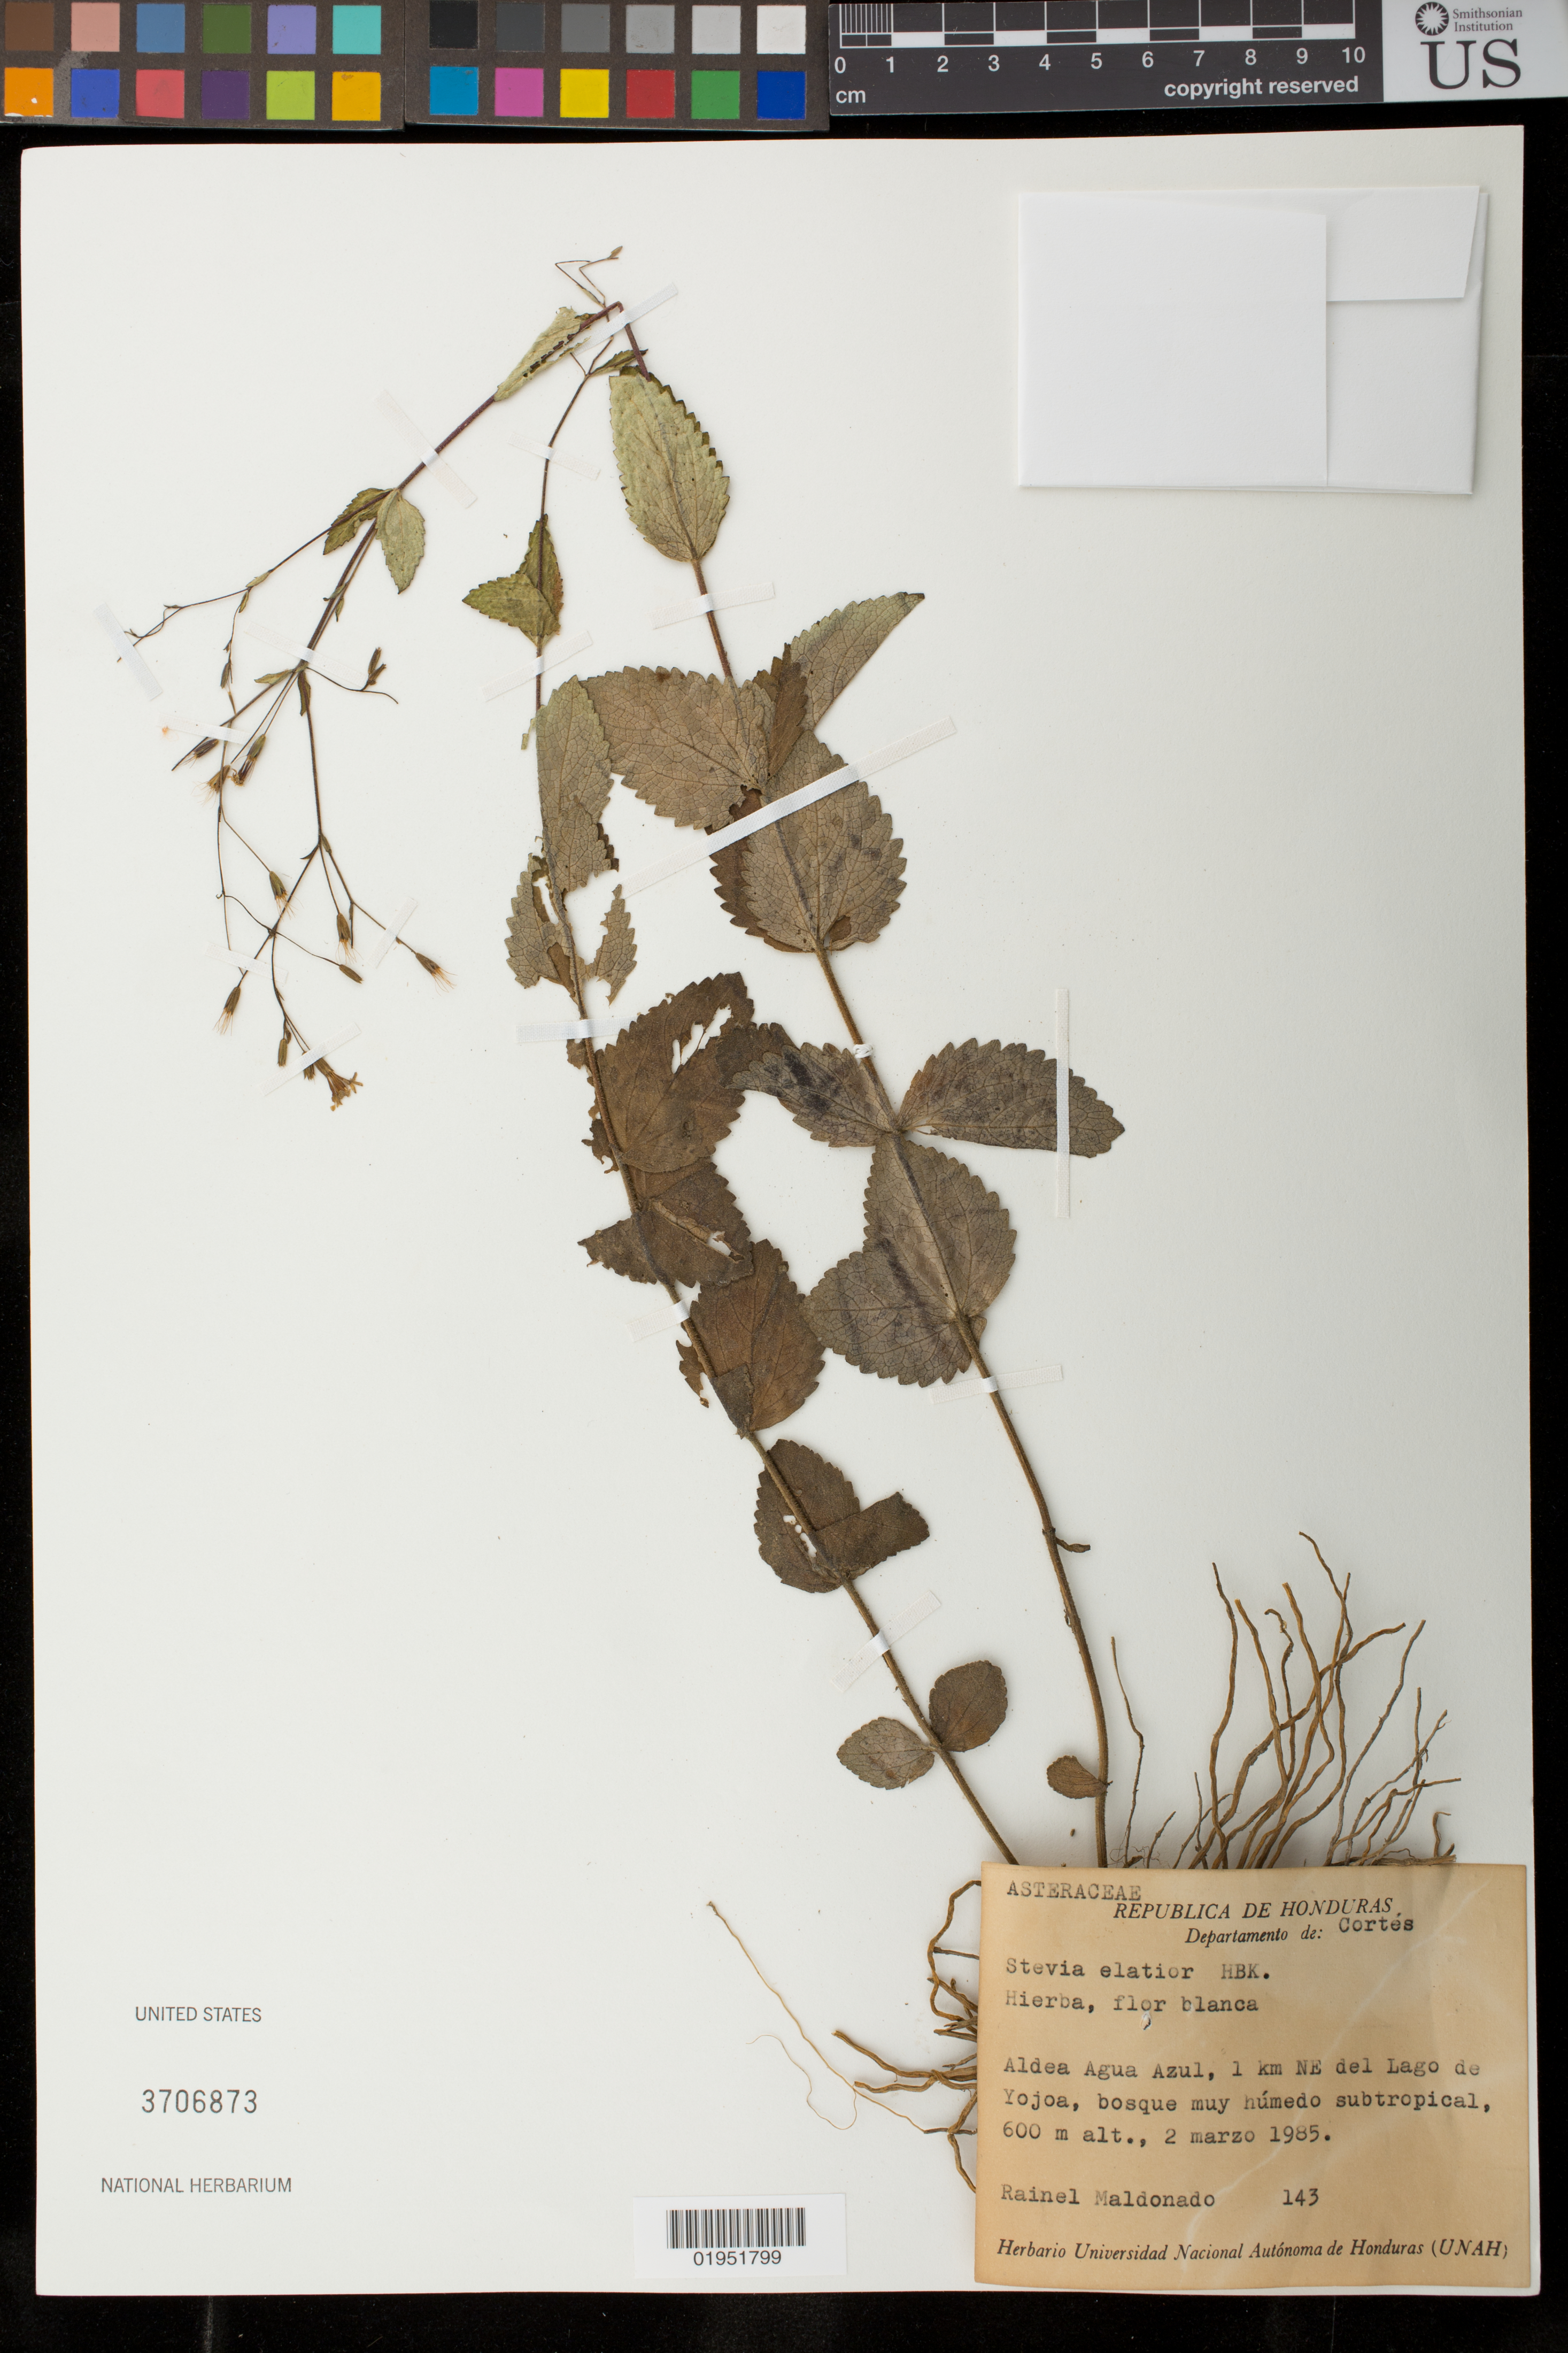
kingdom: Plantae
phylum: Tracheophyta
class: Magnoliopsida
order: Asterales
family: Asteraceae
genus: Stevia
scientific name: Stevia elatior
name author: Kunth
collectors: R. Maldonado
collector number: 143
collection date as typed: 2 Mar 1985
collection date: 1985-03-02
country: Honduras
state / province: Cortés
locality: Aldea Agua Azul, 1 km NE del Lago de Yojoa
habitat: Bosque muy humedo subtropical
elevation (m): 600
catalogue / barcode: US 3706873